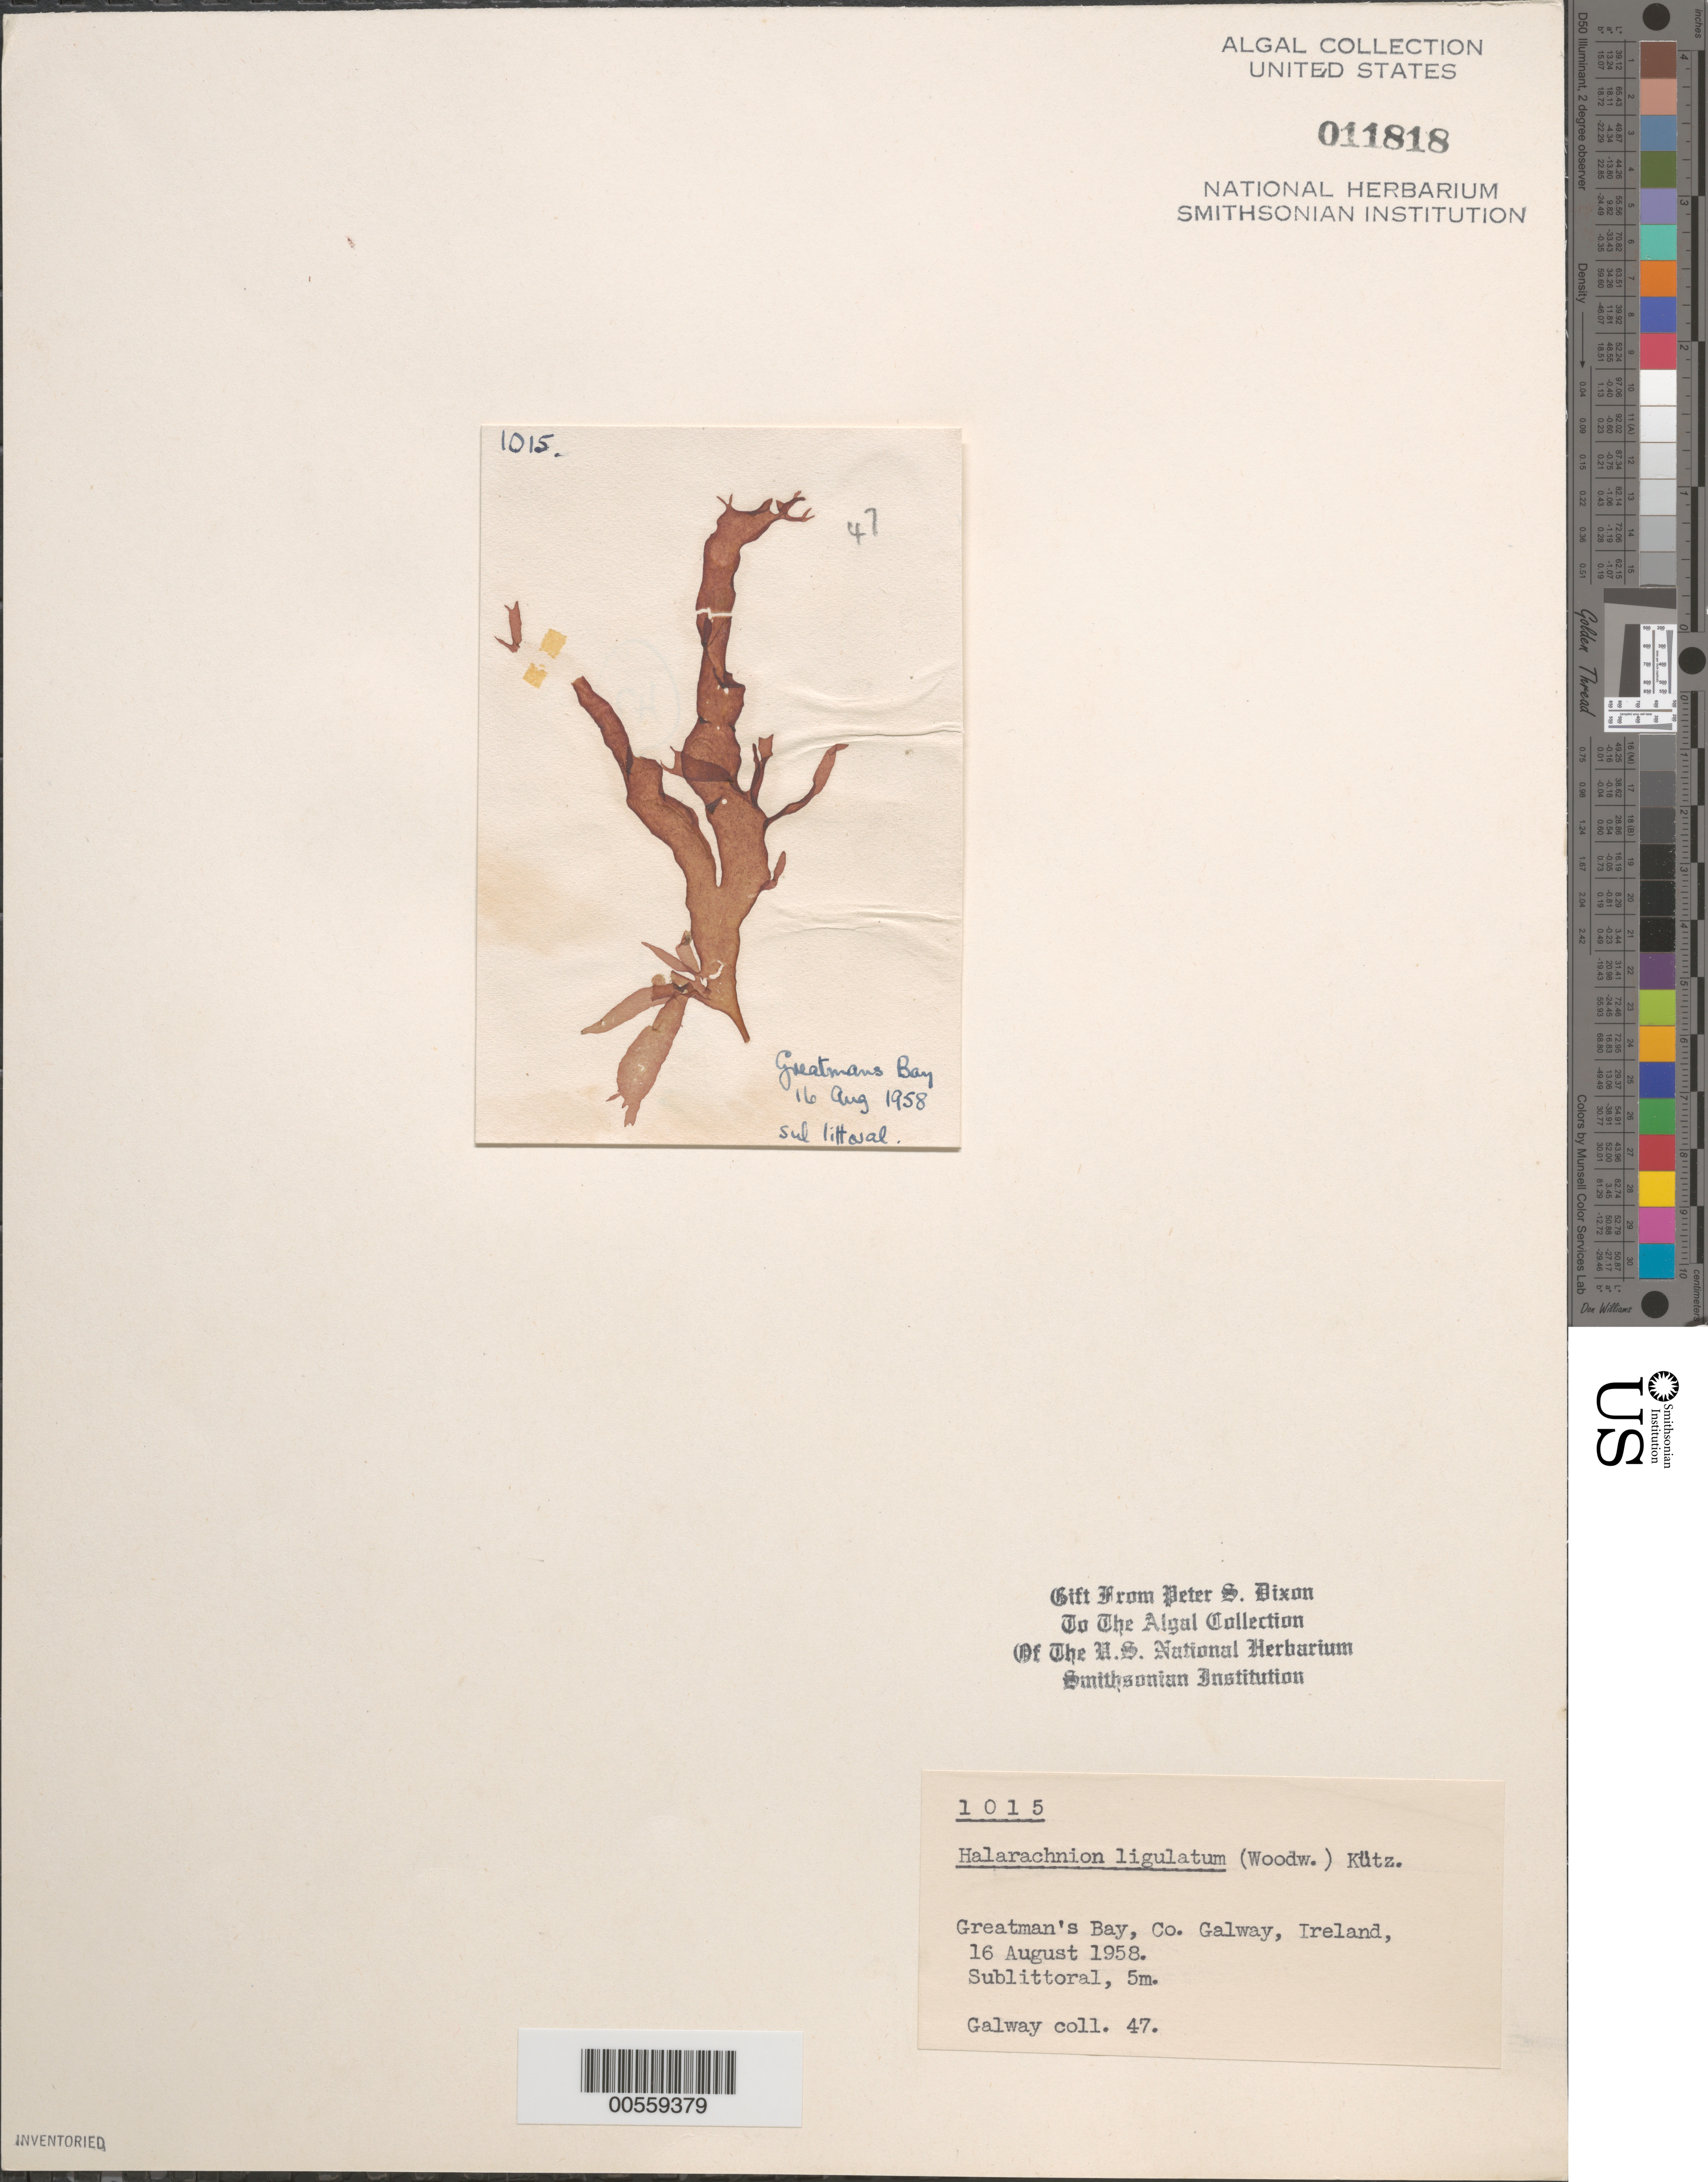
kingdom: Plantae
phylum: Rhodophyta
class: Florideophyceae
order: Gigartinales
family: Furcellariaceae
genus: Halarachnion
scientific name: Halarachnion ligulatum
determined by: Dixon, P. S.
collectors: P. S. Dixon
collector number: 47 & PSD 1015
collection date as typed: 16 Aug 1958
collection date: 1958-08-16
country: Ireland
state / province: Connaught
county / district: Galway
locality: Greatman's Bay, near Cararroe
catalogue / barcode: US 11818